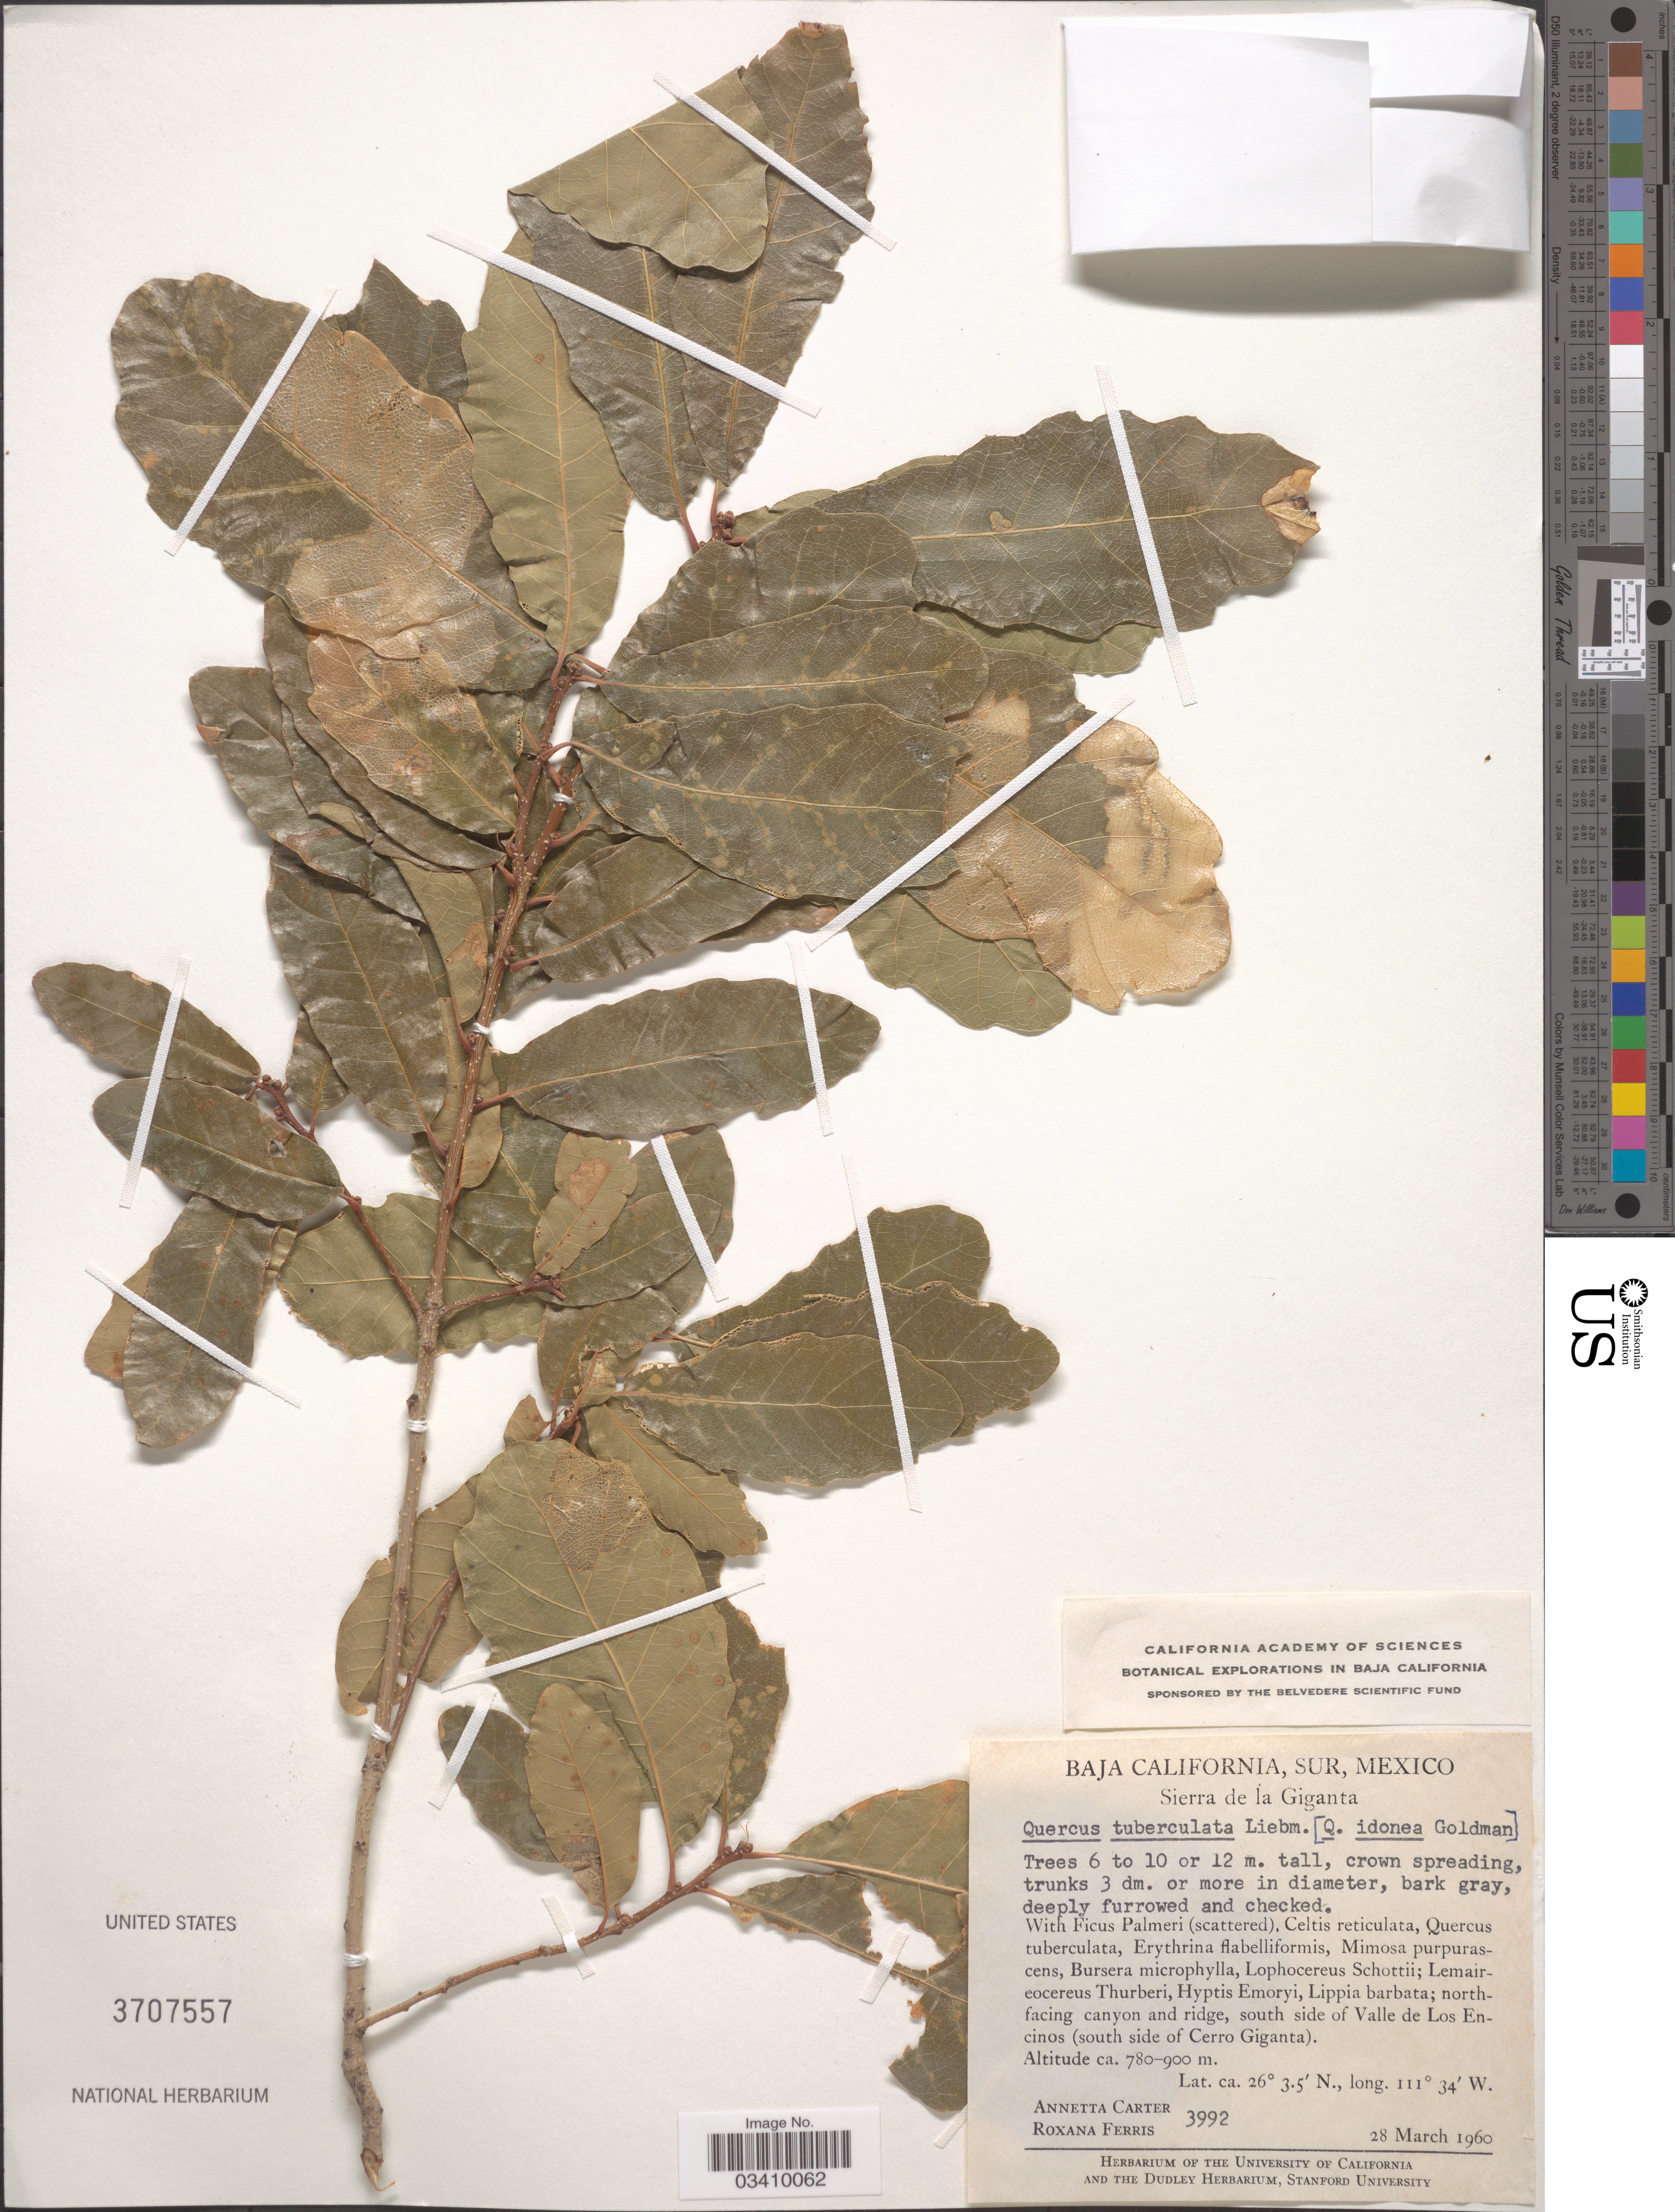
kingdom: Plantae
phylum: Tracheophyta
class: Magnoliopsida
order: Fagales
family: Fagaceae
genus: Quercus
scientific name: Quercus tuberculata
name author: Liebm.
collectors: A. Carter & R. S. Ferris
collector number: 3992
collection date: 1960-03-28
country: Mexico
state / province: Baja California Sur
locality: Sierra de la Giganta; northfacing canyon and ridge, south side of Valle de Los Encinos (south side of Cerro Giganta.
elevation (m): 780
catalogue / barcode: US 3707557